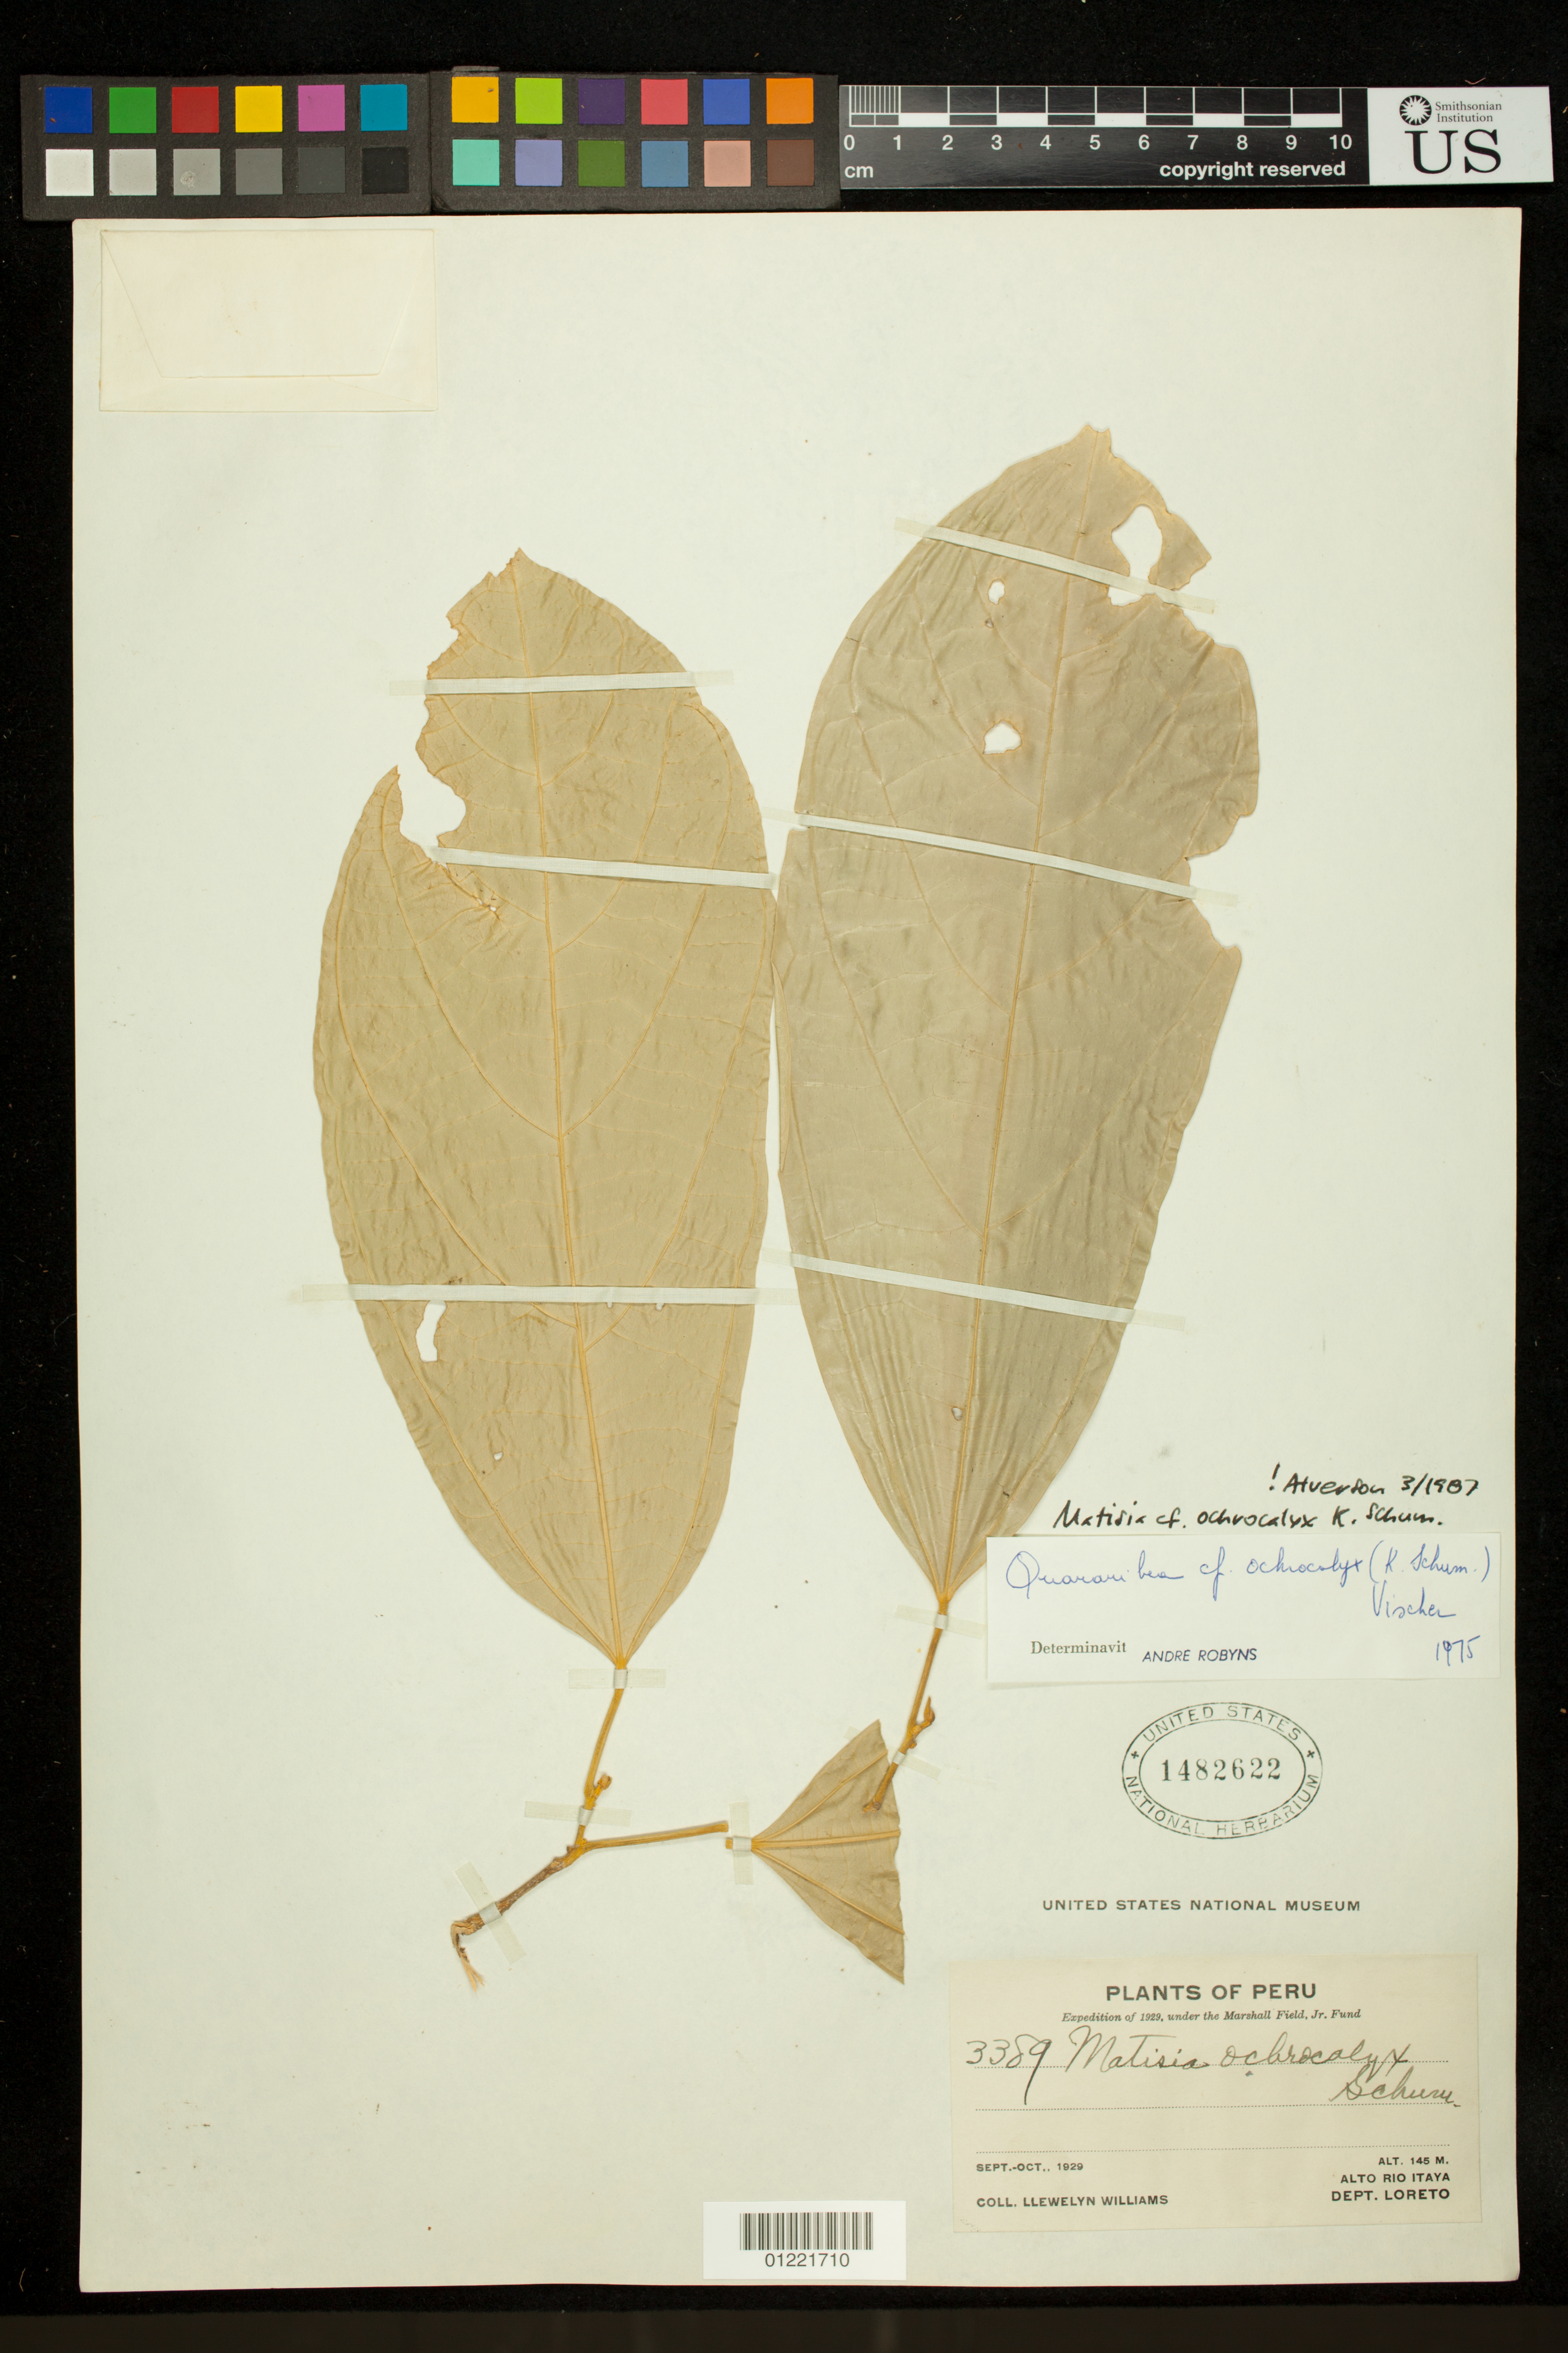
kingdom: Plantae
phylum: Tracheophyta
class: Magnoliopsida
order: Malvales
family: Malvaceae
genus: Matisia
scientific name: Matisia ochrocalyx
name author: K. Schum.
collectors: Ll. Williams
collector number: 3389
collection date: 1929-09/1929-10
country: Peru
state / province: Loreto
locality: Alto Rio Itaya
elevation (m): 145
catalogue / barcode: US 1482622